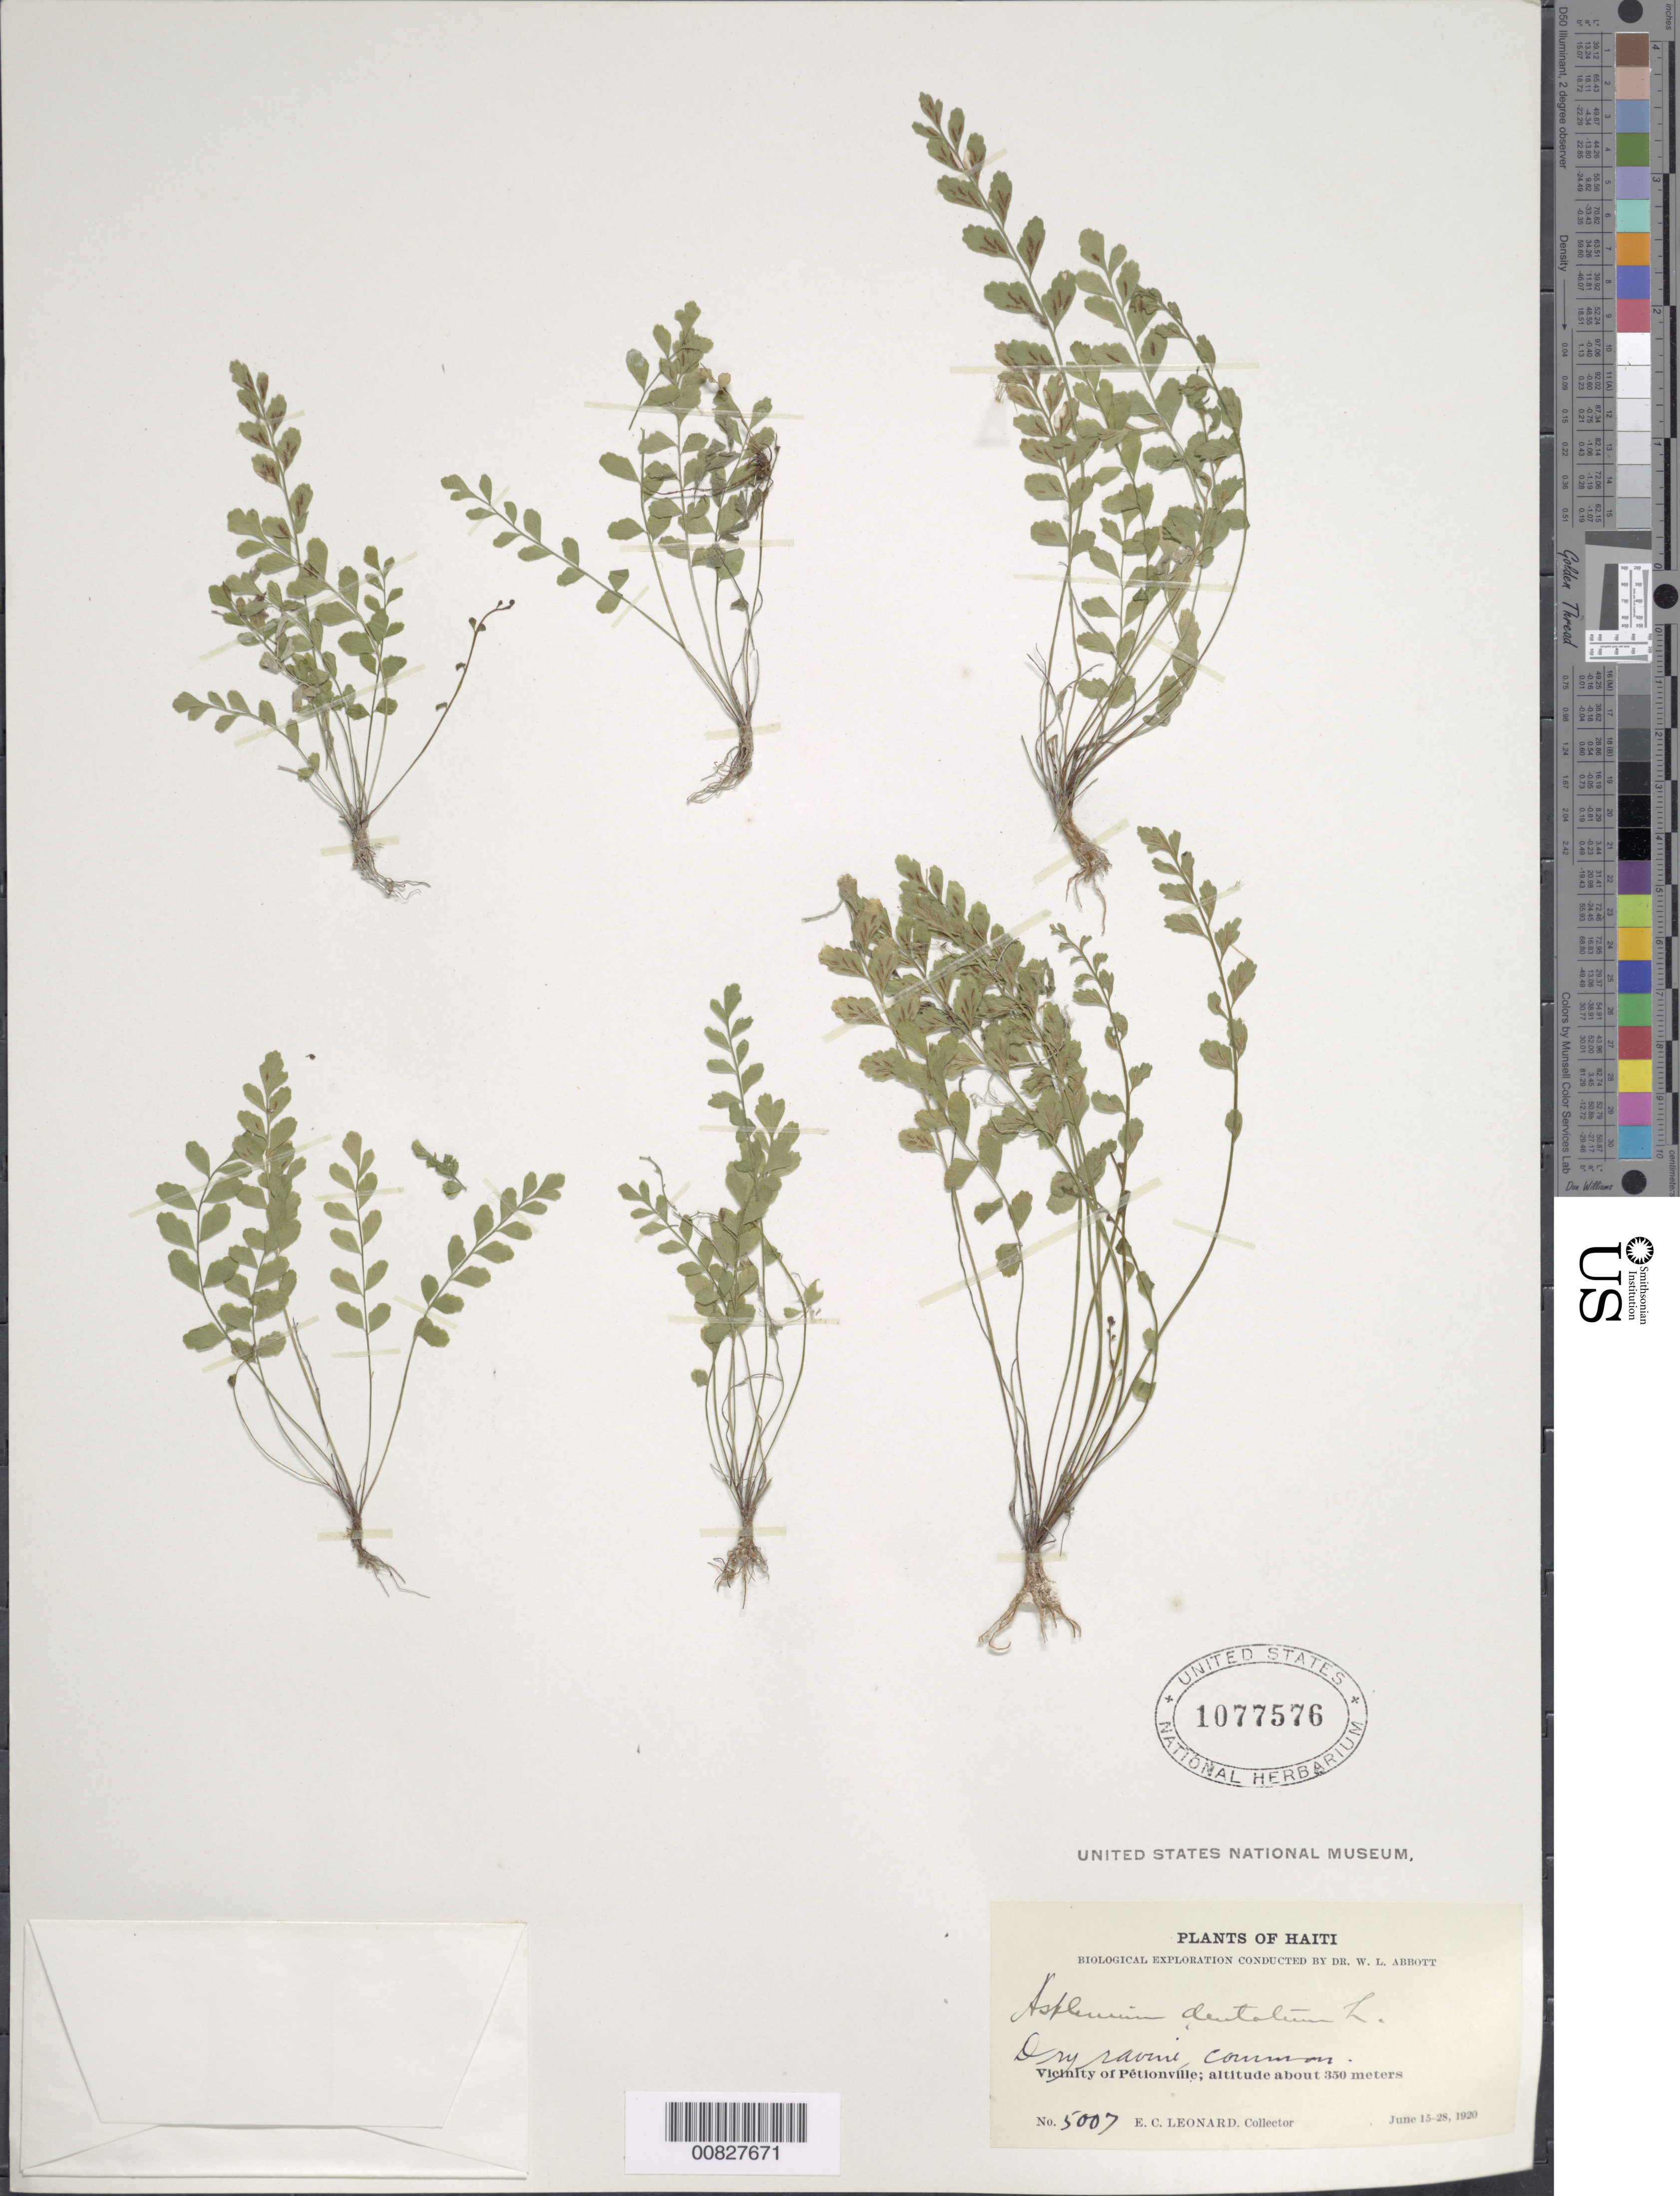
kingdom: Plantae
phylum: Tracheophyta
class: Polypodiopsida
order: Polypodiales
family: Aspleniaceae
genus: Asplenium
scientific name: Asplenium trichomanes-dentatum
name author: L.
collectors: E. C. Leonard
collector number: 5007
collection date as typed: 15 Jun 1920 to 28 Jun 1920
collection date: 1920-06-15/1920-06-28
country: Haiti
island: Hispaniola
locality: Pétionville vicinity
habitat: Dry ravine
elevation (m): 350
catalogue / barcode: US 1077576